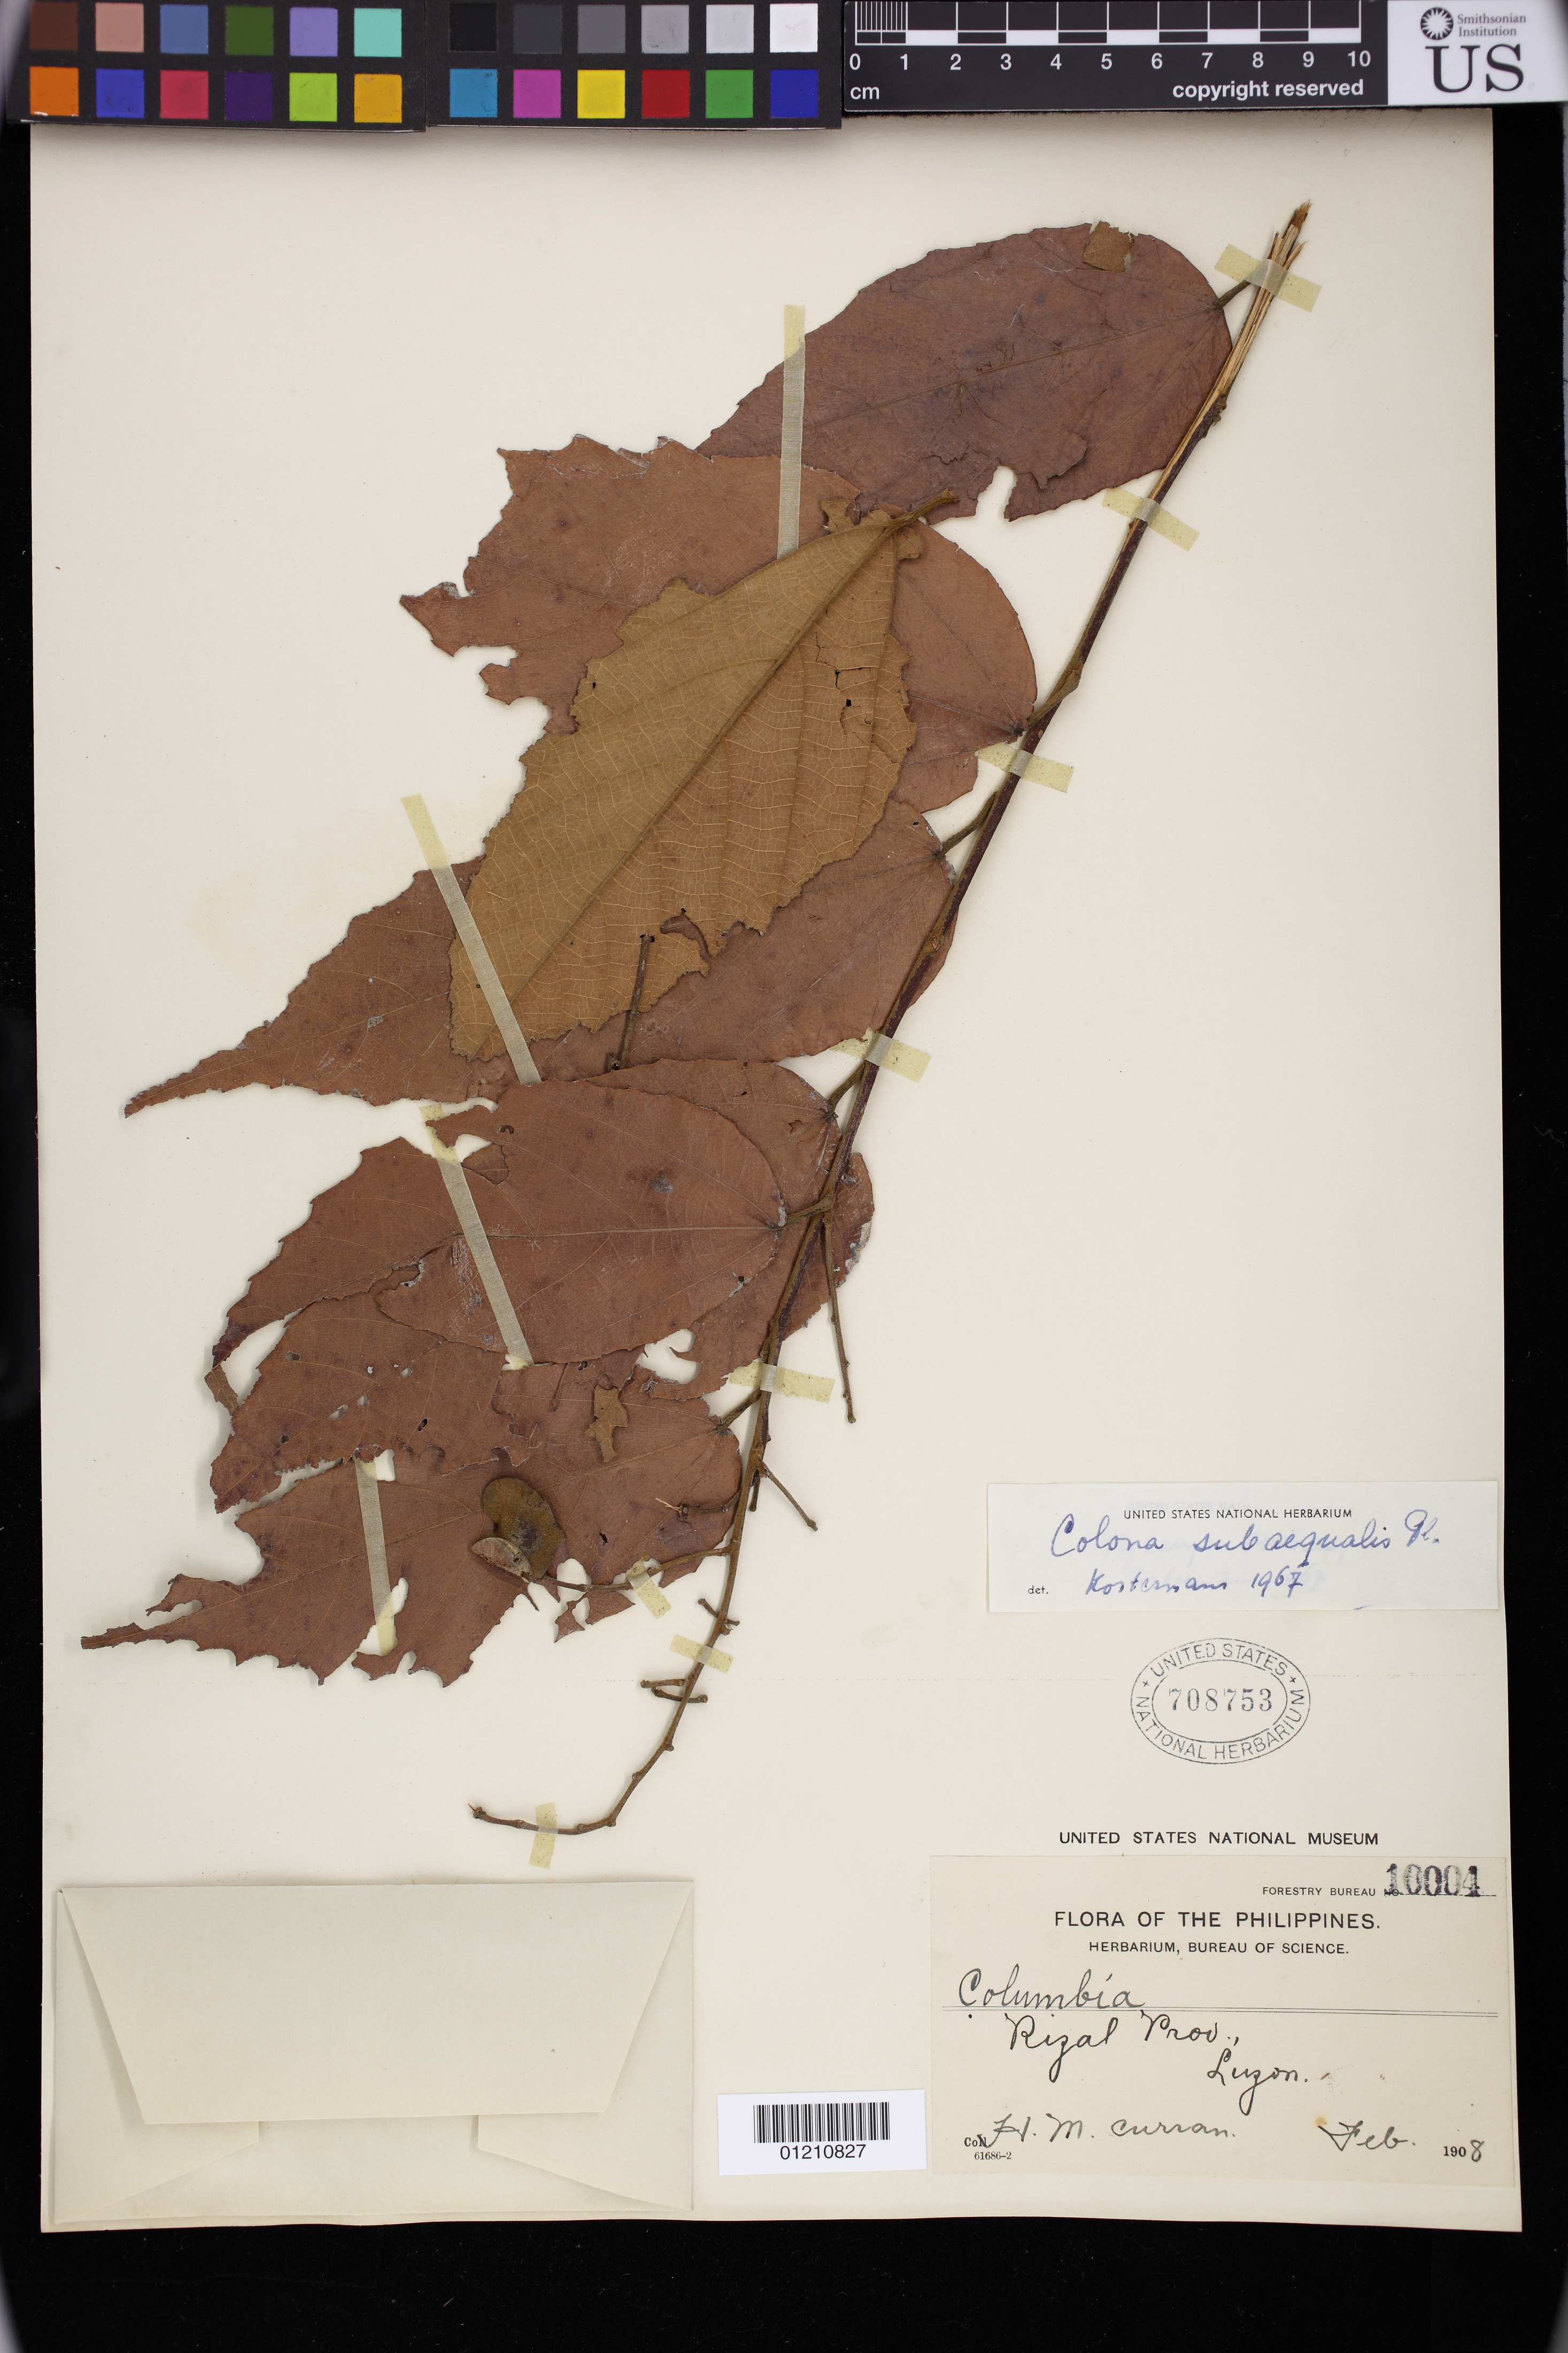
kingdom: Plantae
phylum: Tracheophyta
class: Magnoliopsida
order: Malvales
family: Malvaceae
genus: Colona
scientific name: Colona subaequalis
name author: (Planch. ex Vidal) Burret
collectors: H. M. Curran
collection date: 1908-02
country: Philippines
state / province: Calabarzon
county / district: Rizal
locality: Luzon.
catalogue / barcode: US 708753